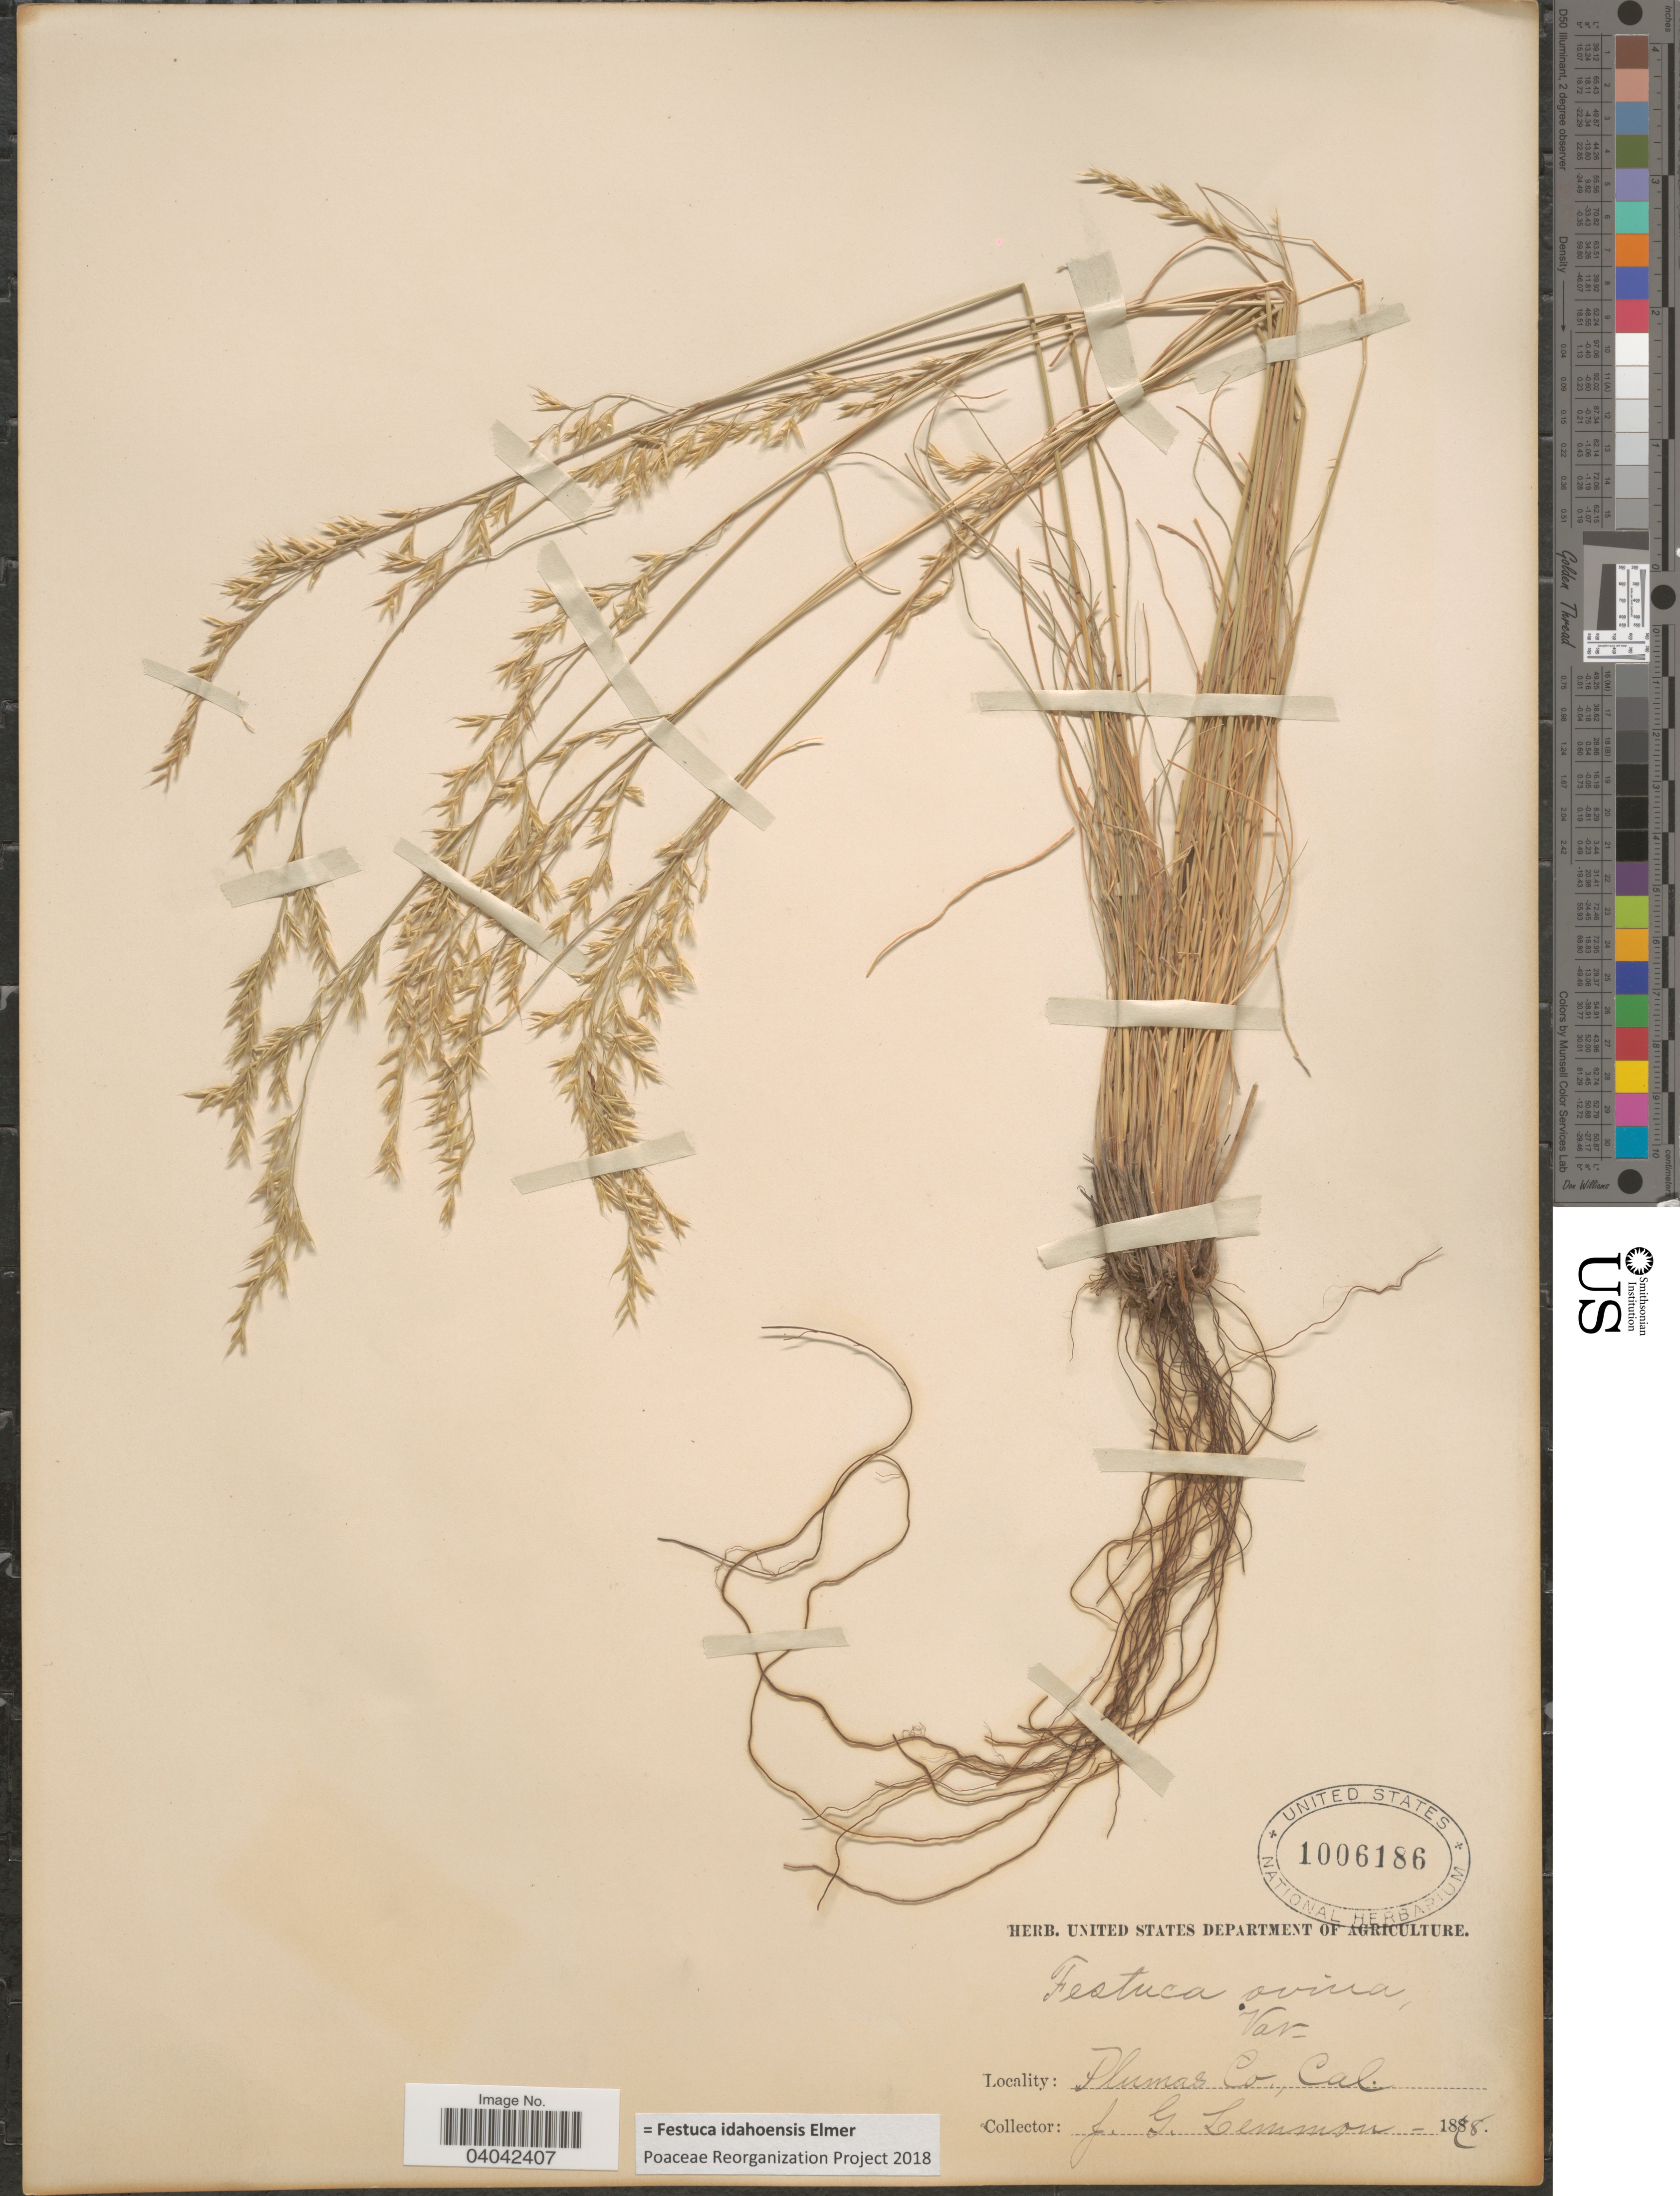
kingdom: Plantae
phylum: Tracheophyta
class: Liliopsida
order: Poales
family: Poaceae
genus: Festuca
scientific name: Festuca idahoensis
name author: Elmer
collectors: J. Lemmon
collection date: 1878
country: United States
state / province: California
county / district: Plumas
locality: Plumas Co.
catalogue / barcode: US 1006186